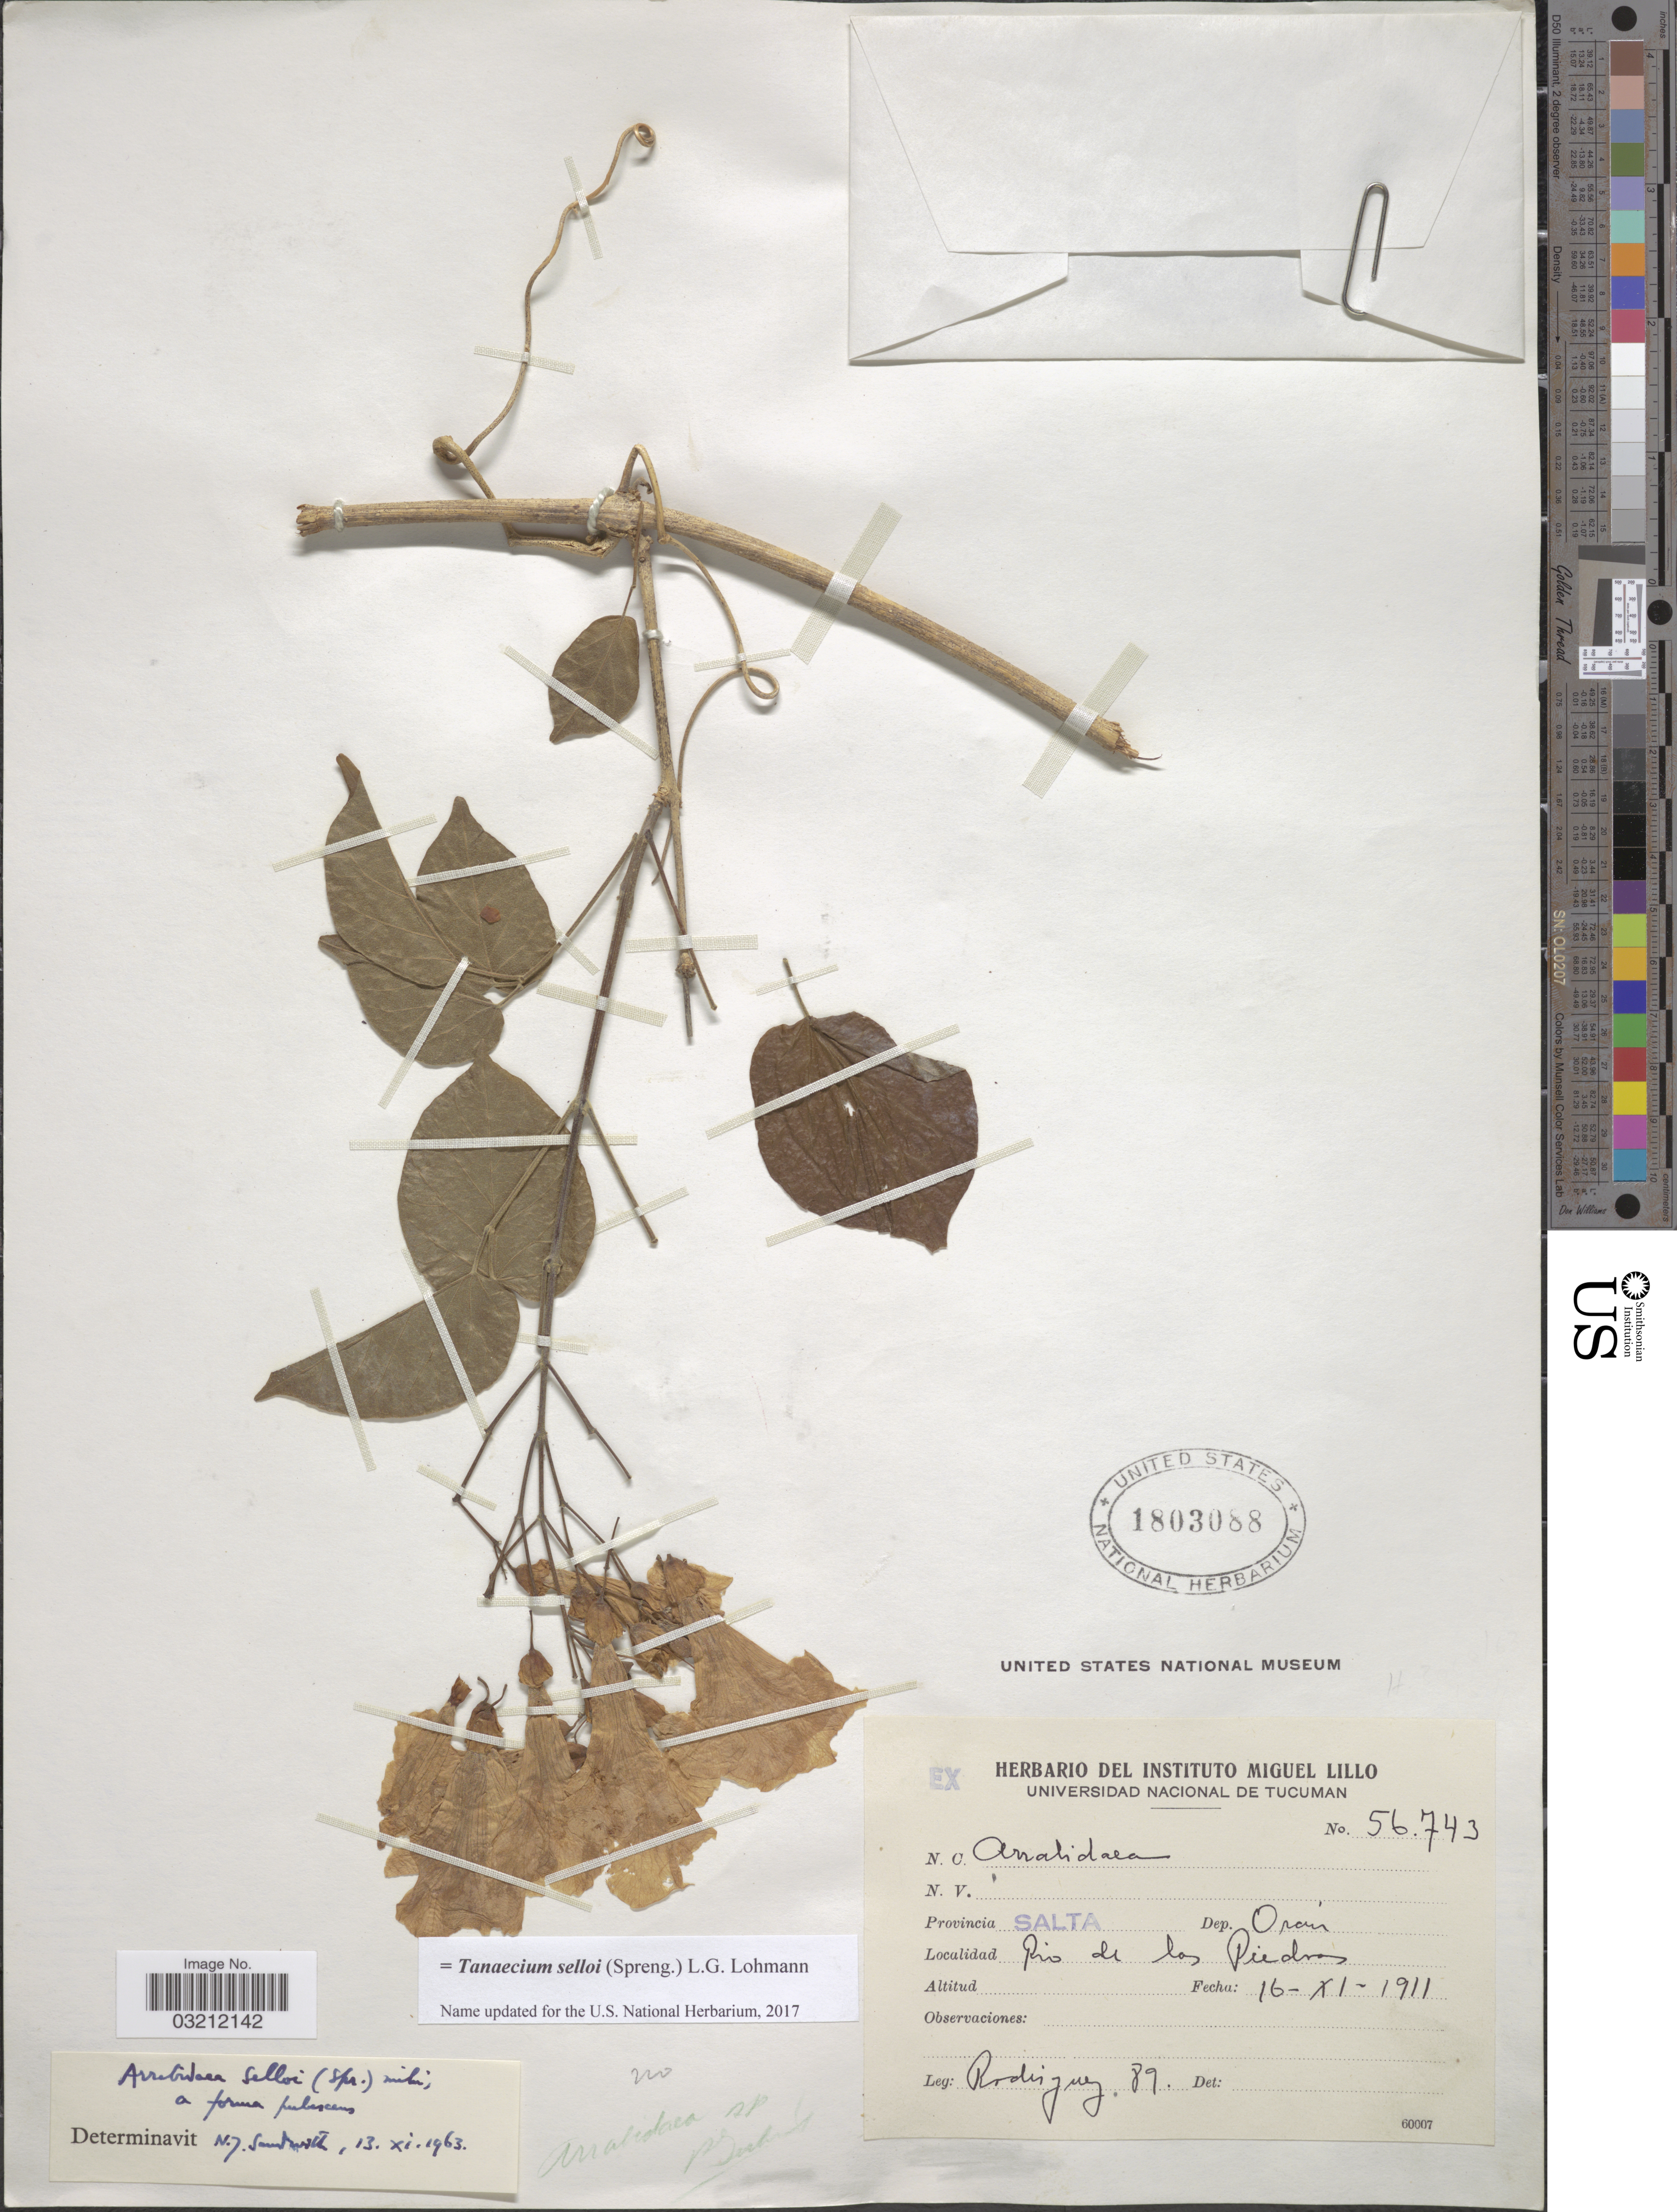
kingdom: Plantae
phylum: Tracheophyta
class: Magnoliopsida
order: Lamiales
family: Bignoniaceae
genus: Tanaecium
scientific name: Tanaecium selloi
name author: (Spreng.) L.G. Lohmann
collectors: Rodriguez, --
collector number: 89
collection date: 1911-11-16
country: Argentina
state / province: Salta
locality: Dep. Orán. Rio de los Piedras.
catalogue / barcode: US 1803088